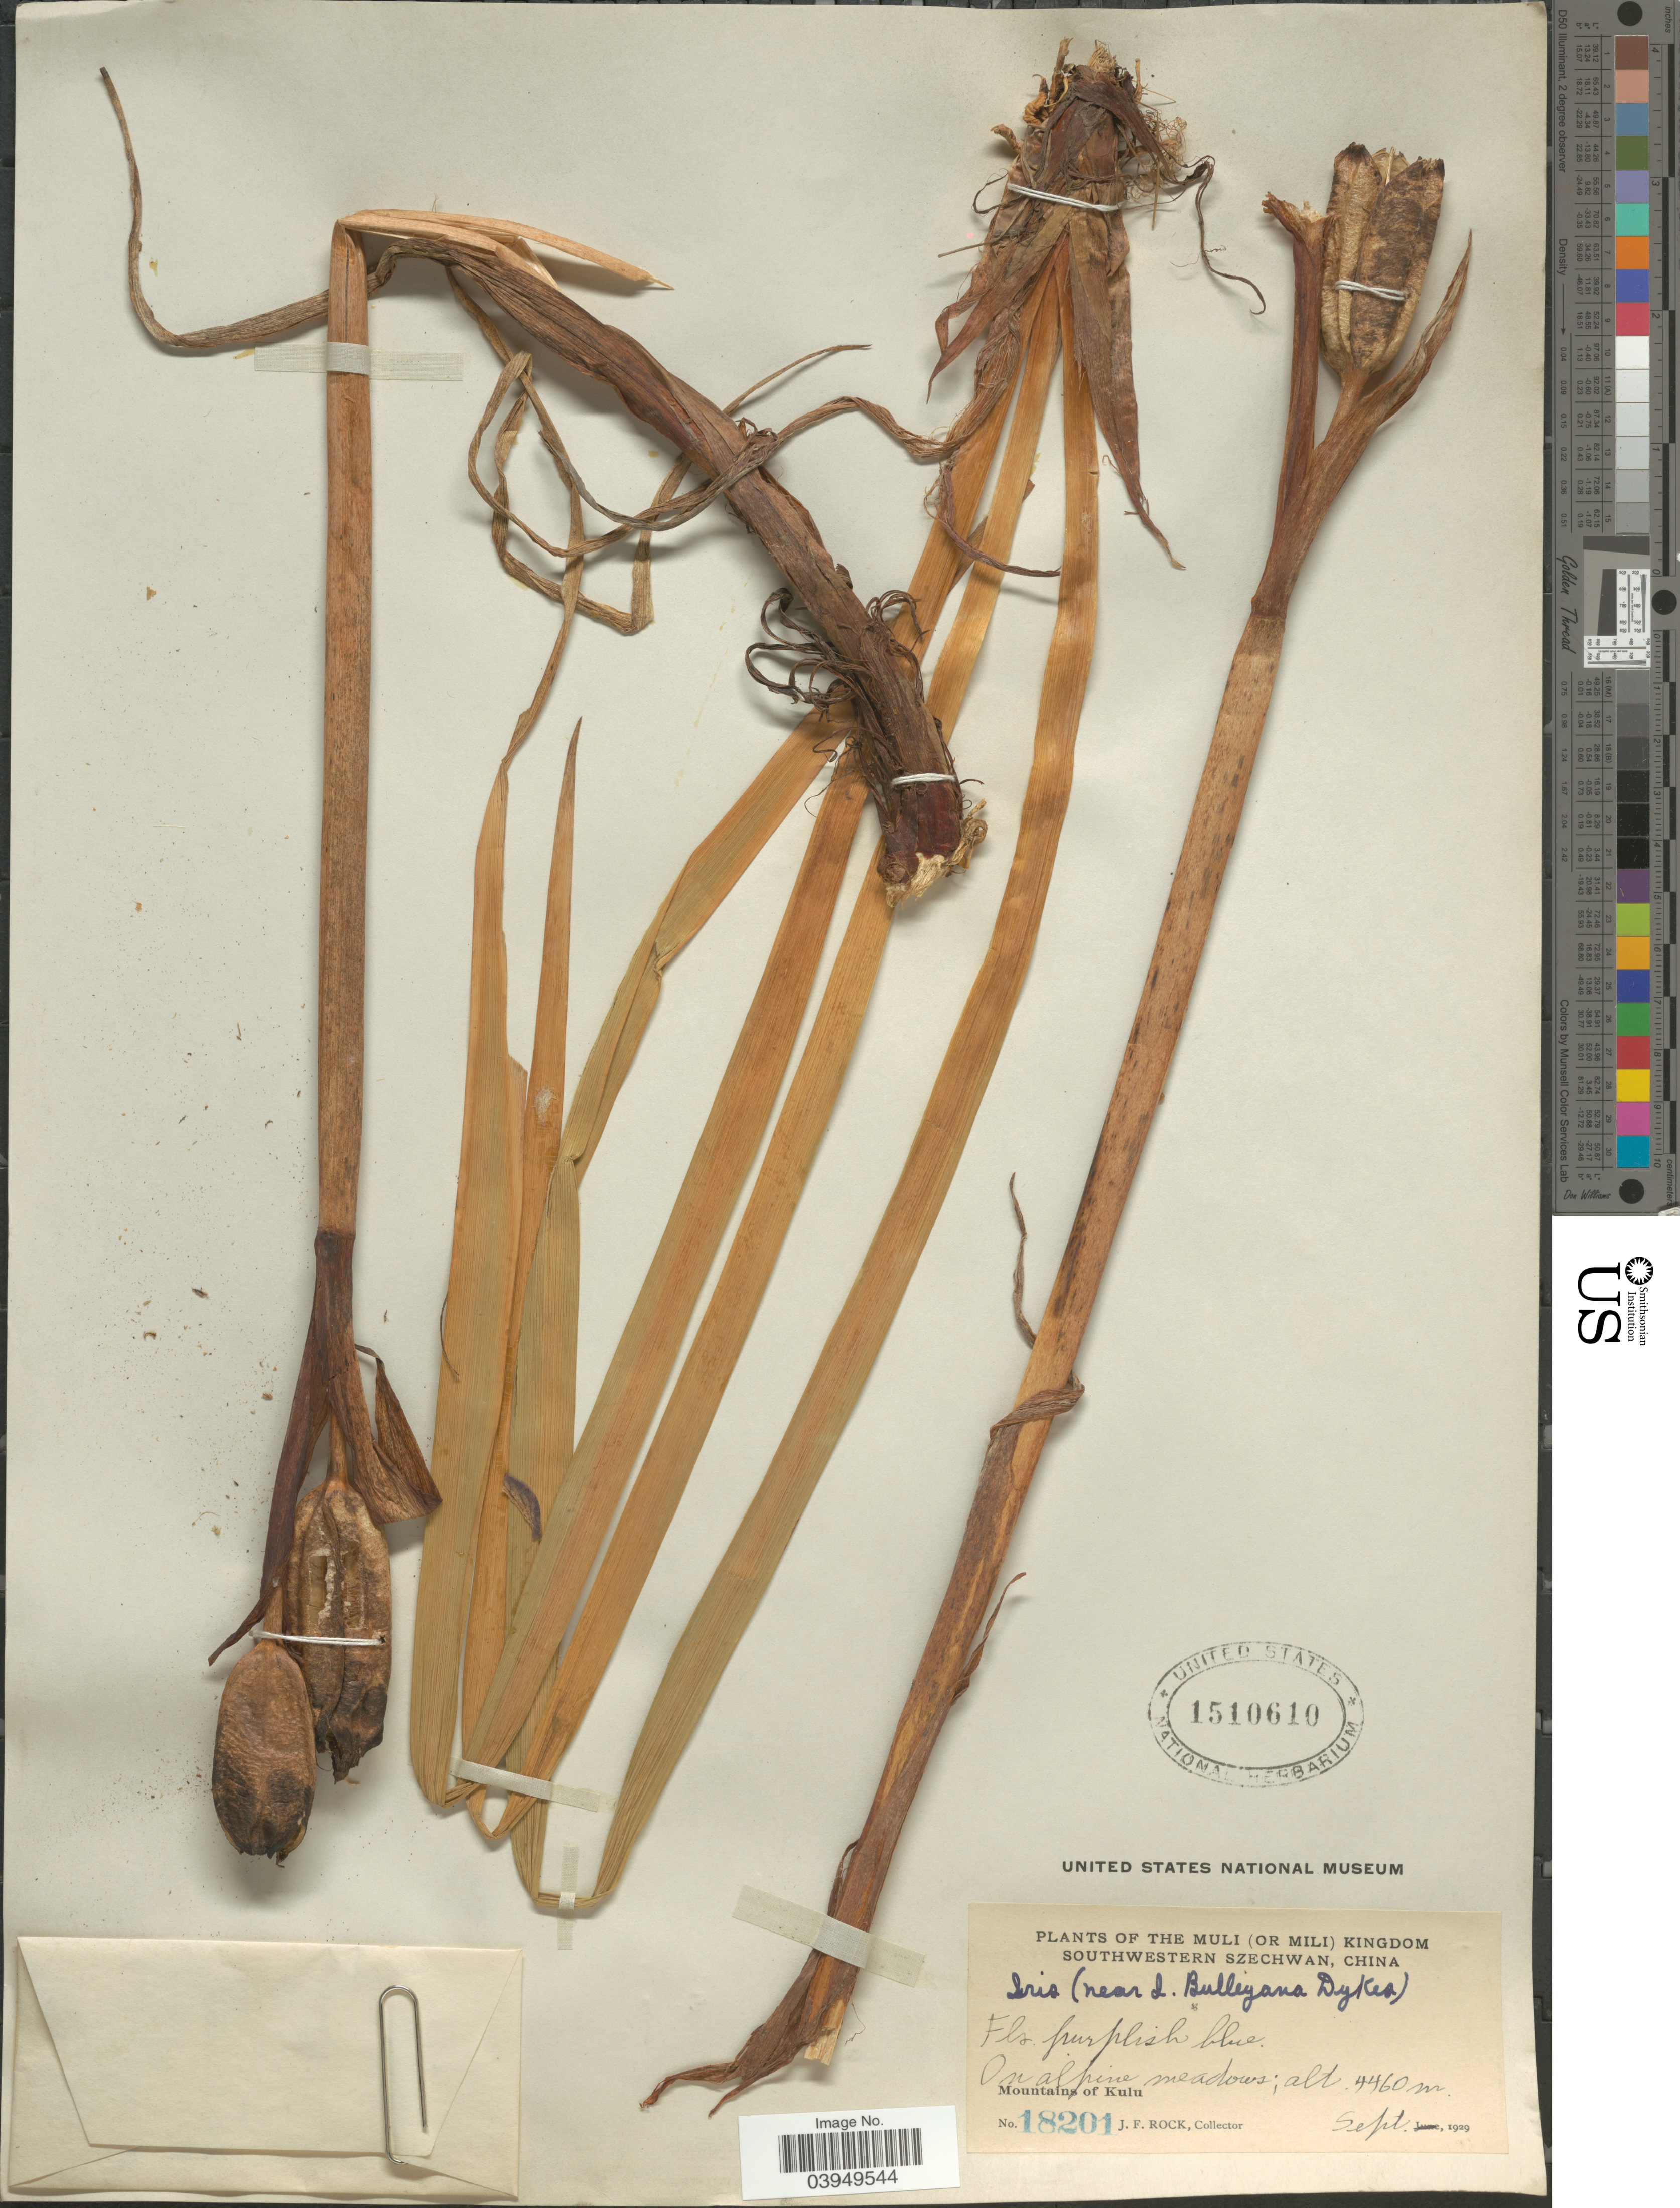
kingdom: Plantae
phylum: Tracheophyta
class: Liliopsida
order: Asparagales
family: Iridaceae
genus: Iris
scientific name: Iris bulleyana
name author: Dykes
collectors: J. Rock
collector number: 18201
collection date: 1929-09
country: China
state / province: Sichuan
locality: Muli (or Mili) Kingdom, Southwestern Szechwan. Mountains of Kulu.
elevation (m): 4460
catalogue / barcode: US 1510610